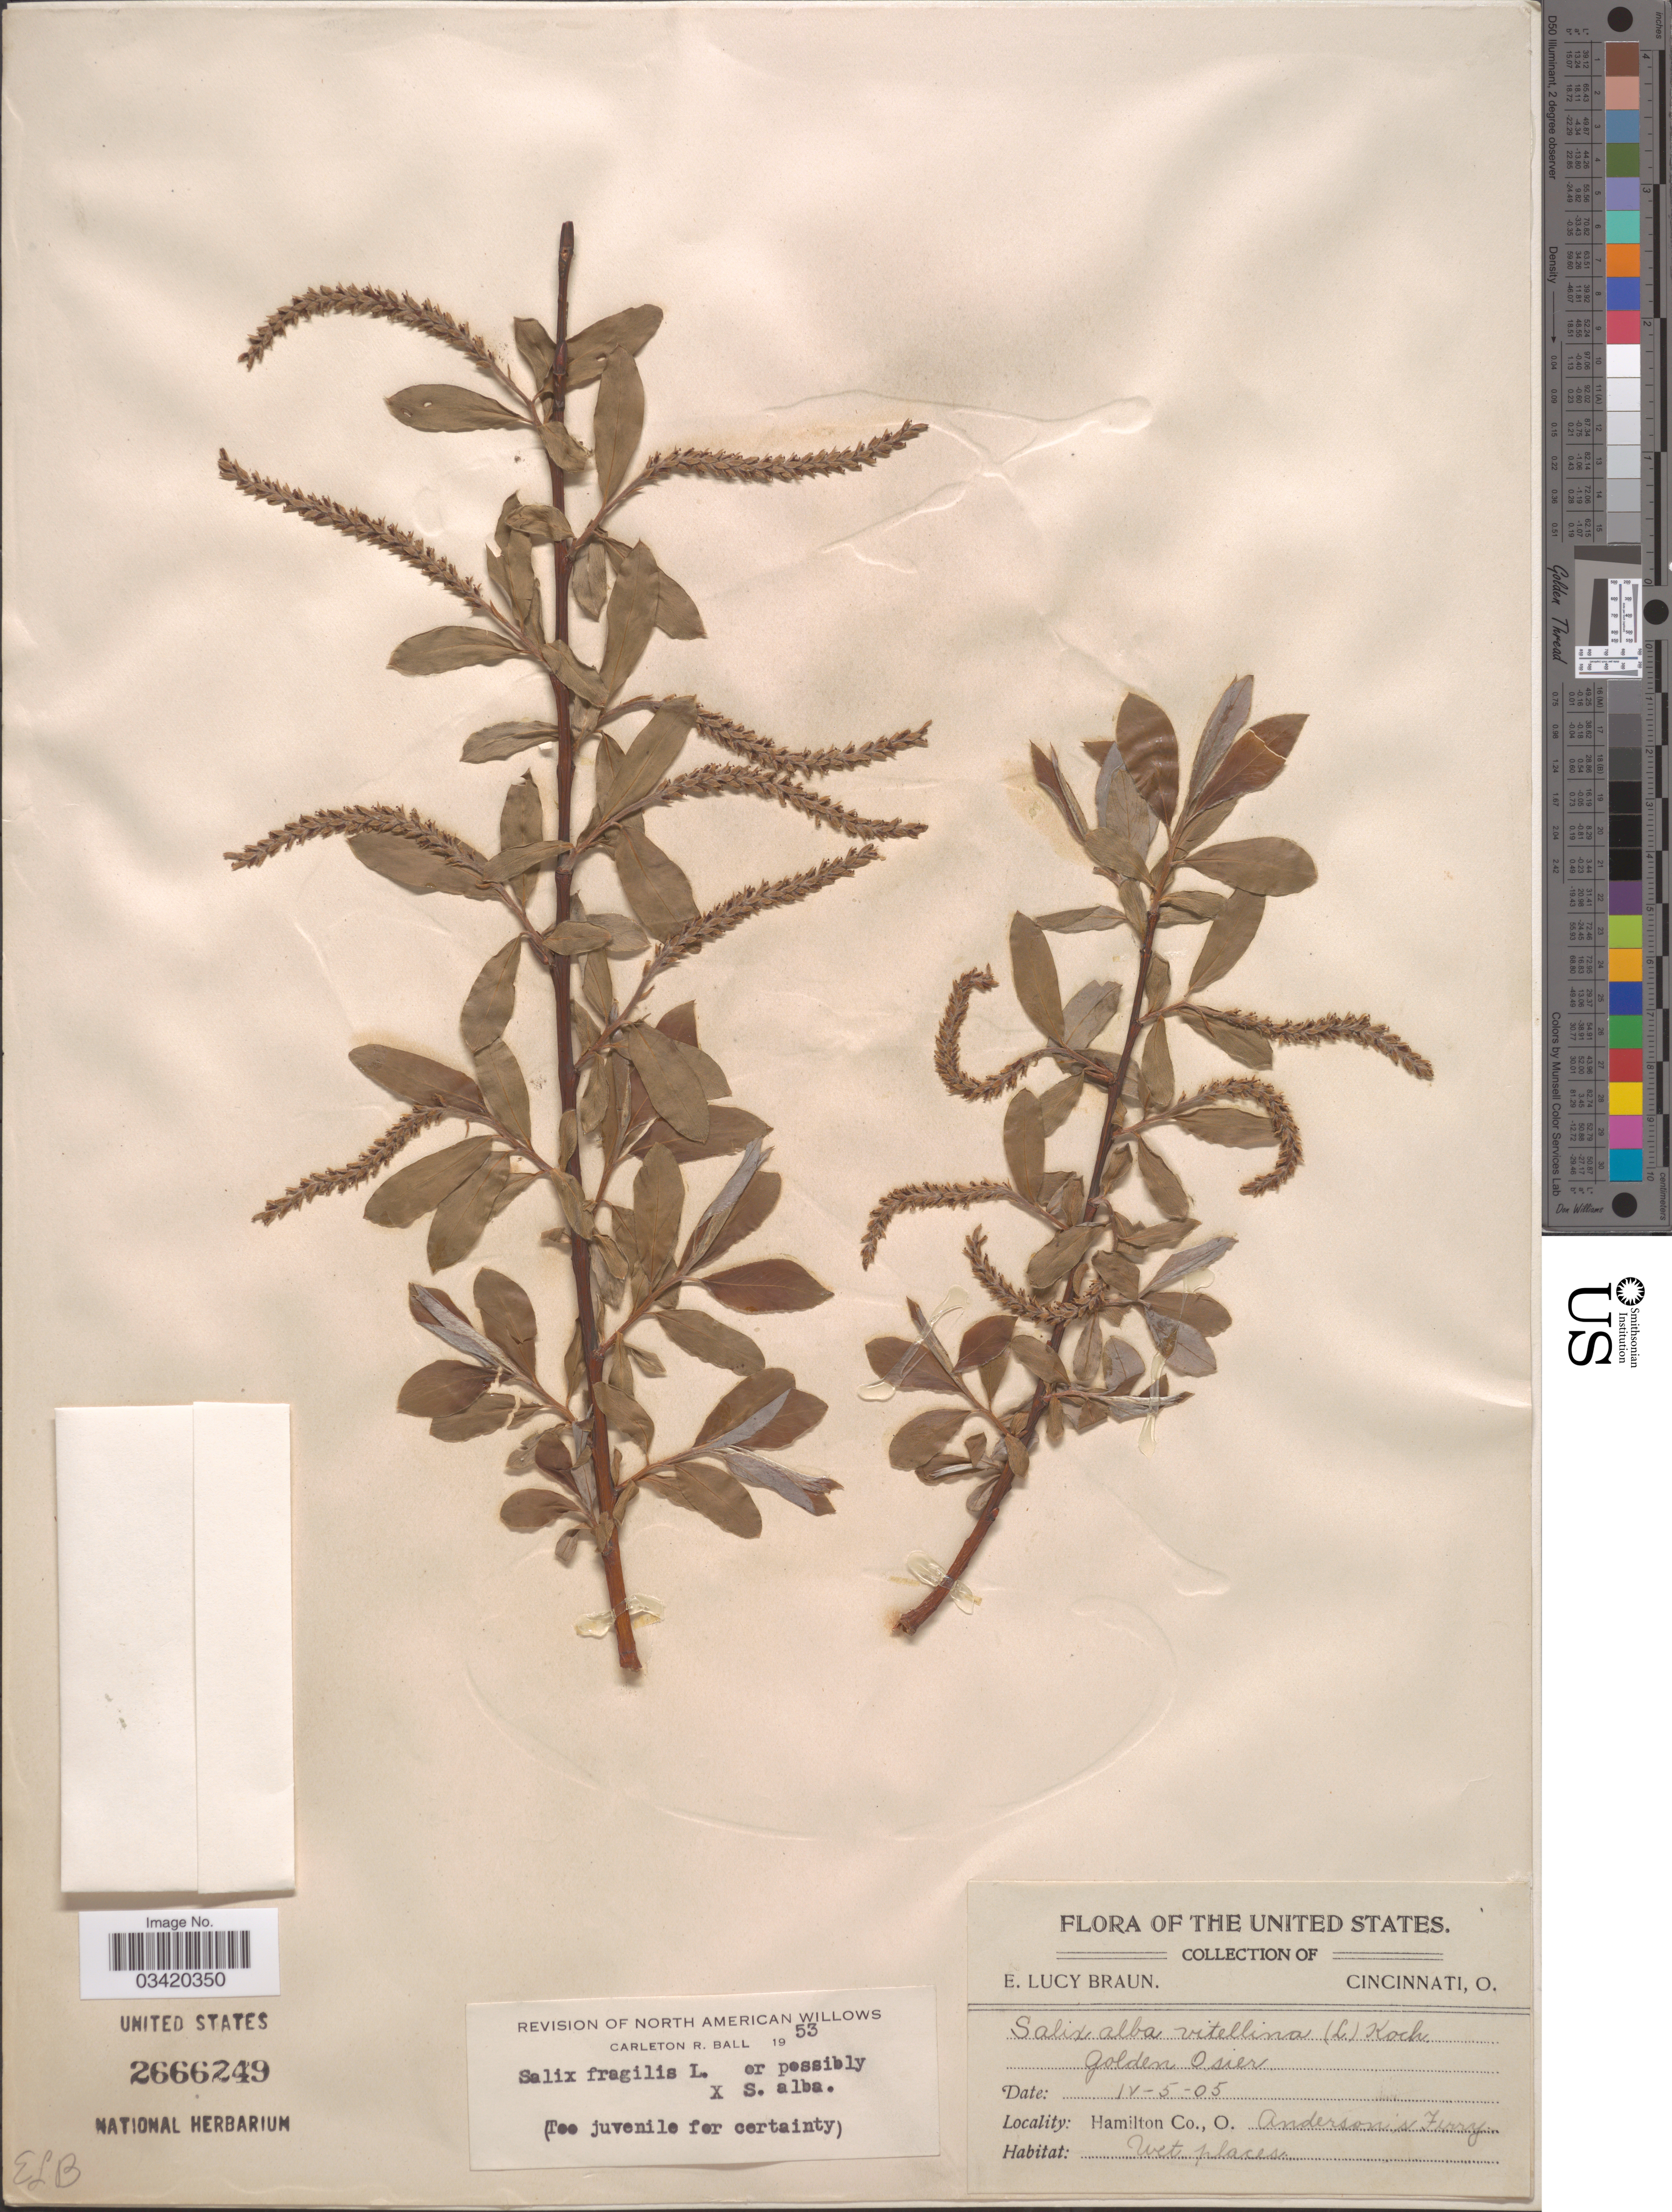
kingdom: Plantae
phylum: Tracheophyta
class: Magnoliopsida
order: Malpighiales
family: Salicaceae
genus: Salix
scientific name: Salix fragilis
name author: L.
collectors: E. L. Braun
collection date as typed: Transcribed d/m/y: 5/4/5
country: United States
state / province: Ohio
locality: Hamilton Co. Anderson's Ferry.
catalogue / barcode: US 2666249